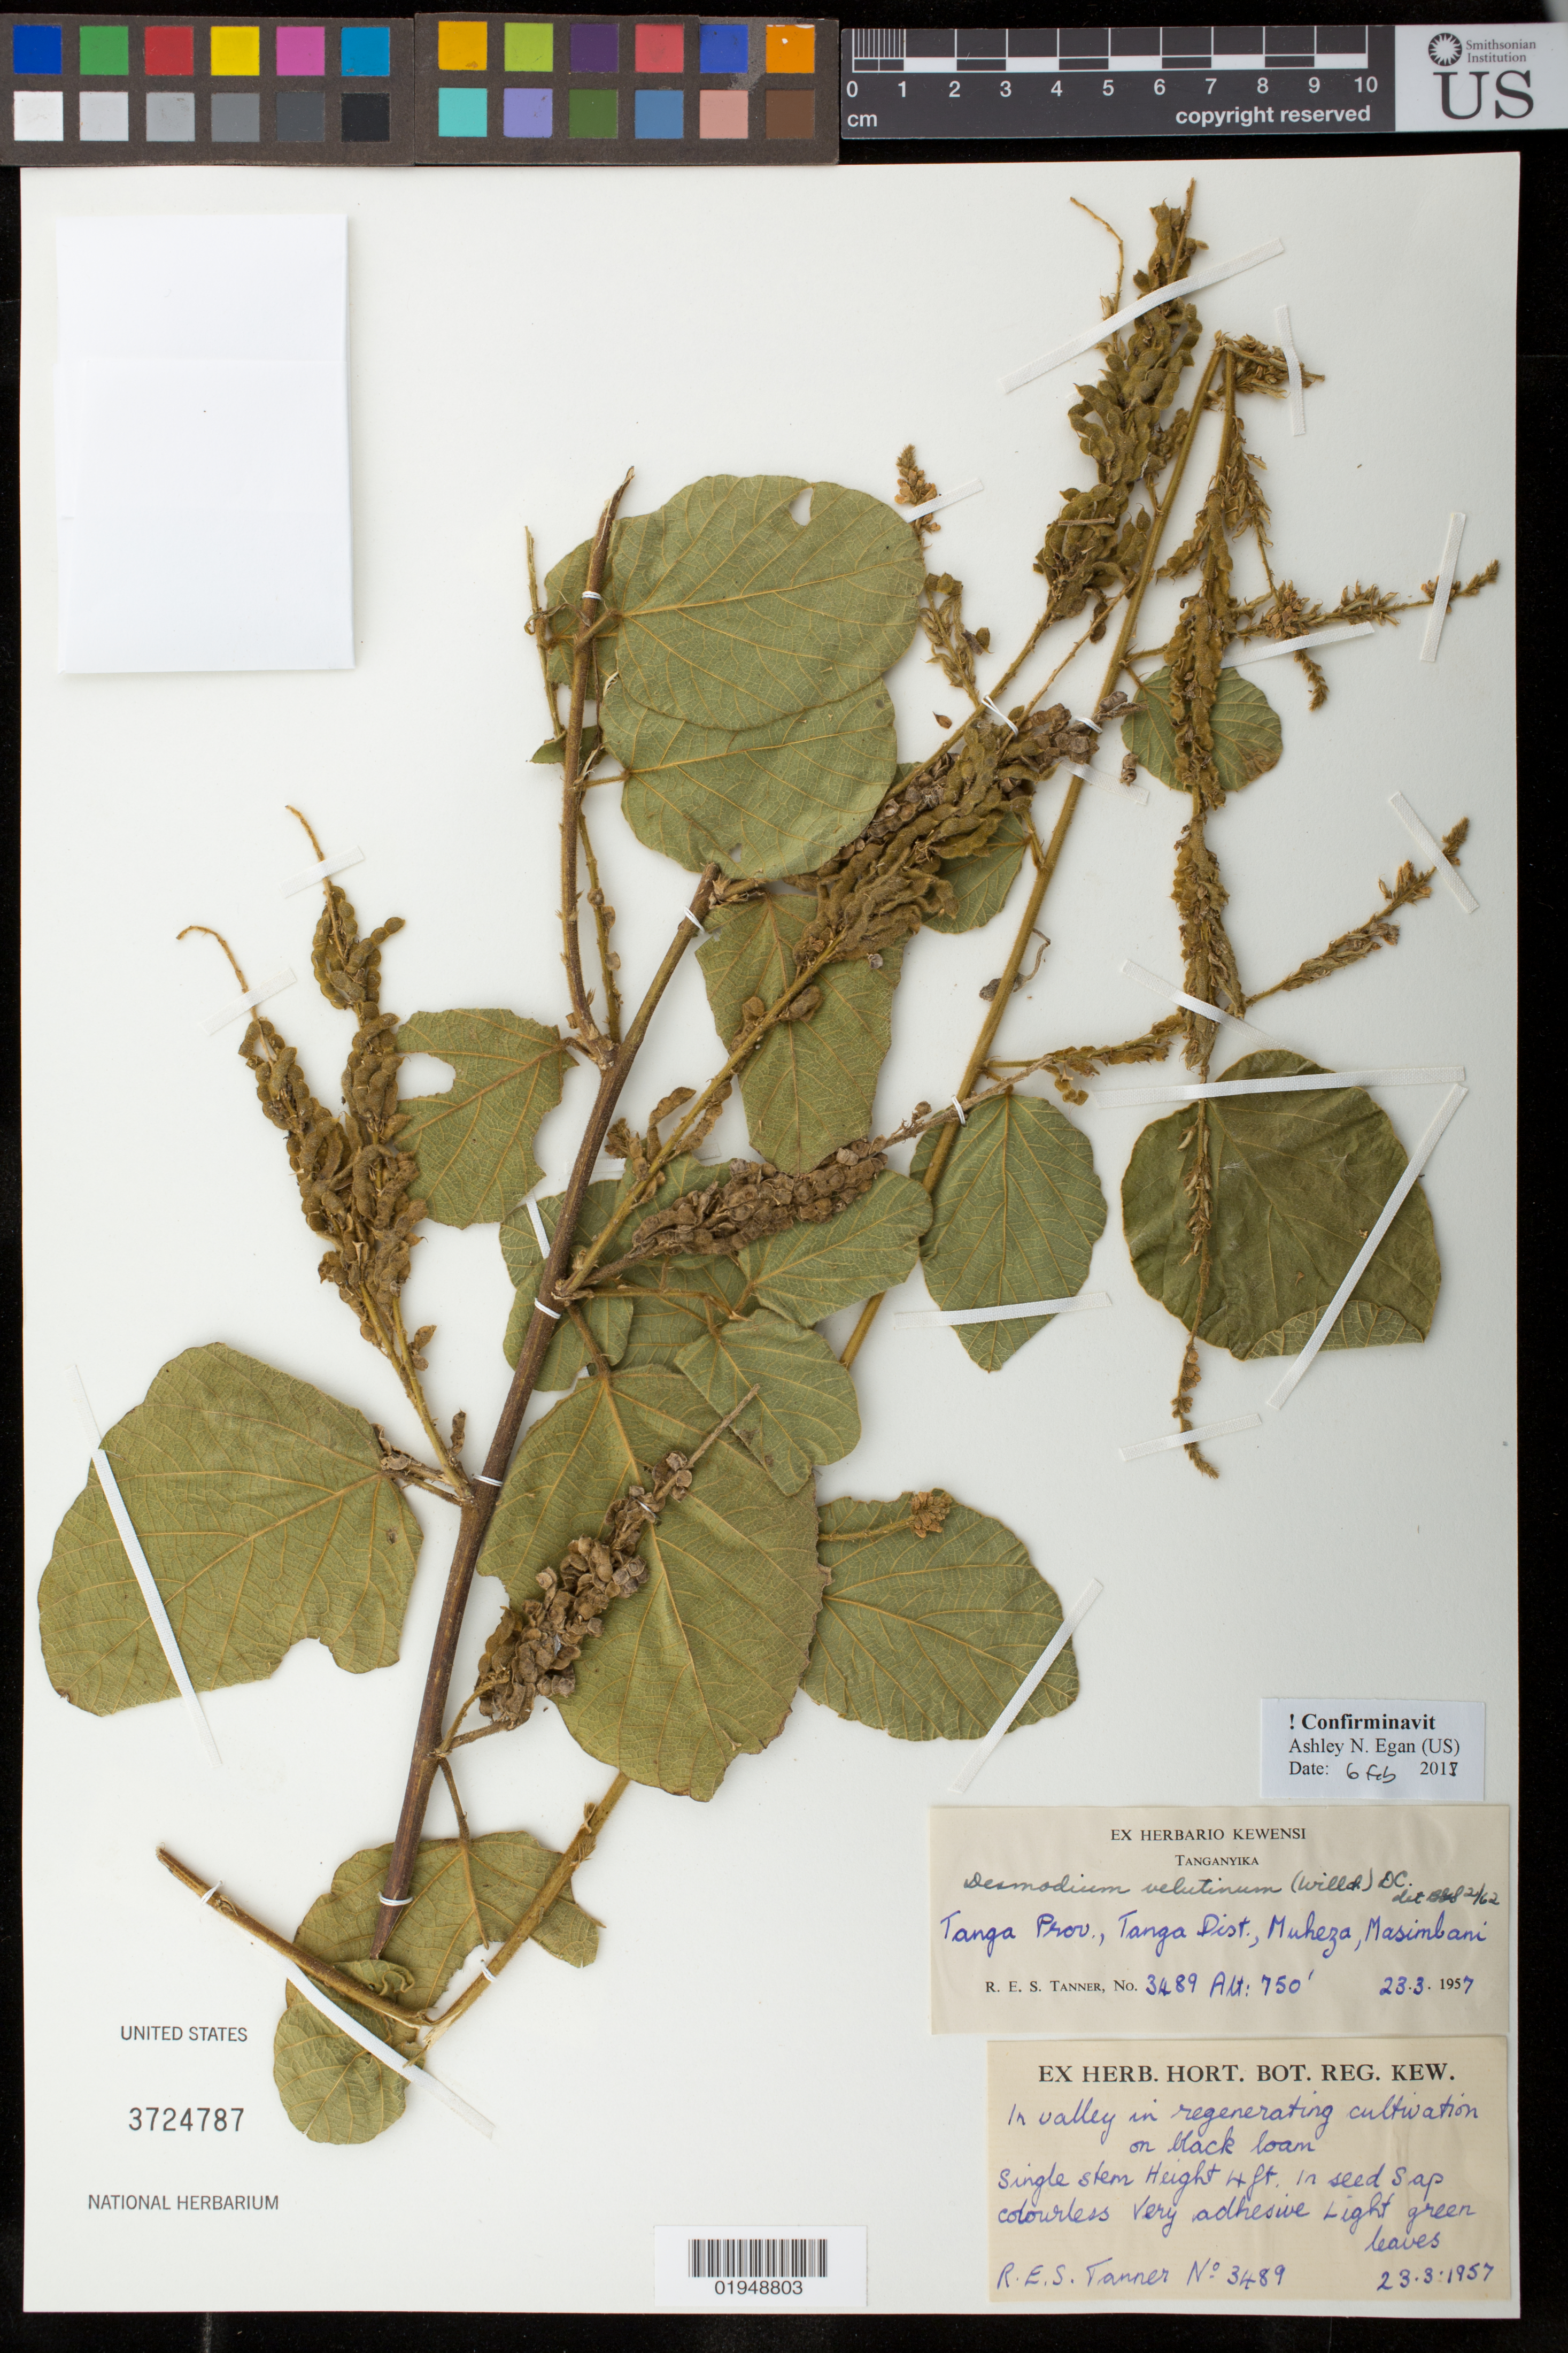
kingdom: Plantae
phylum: Tracheophyta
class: Magnoliopsida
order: Fabales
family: Fabaceae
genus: Polhillides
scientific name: Polhillides velutina subsp. velutina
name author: (Willd.) H. Ohashi & K. Ohashi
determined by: Strong, Mark T., (BOT), Smithsonian Institution - National Museum of Natural History (UNITED STATES)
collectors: R. Tanner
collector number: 3489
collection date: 1957-03-23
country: Tanzania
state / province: Tanga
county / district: Muheza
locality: Masimbani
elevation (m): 229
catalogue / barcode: US 3724787